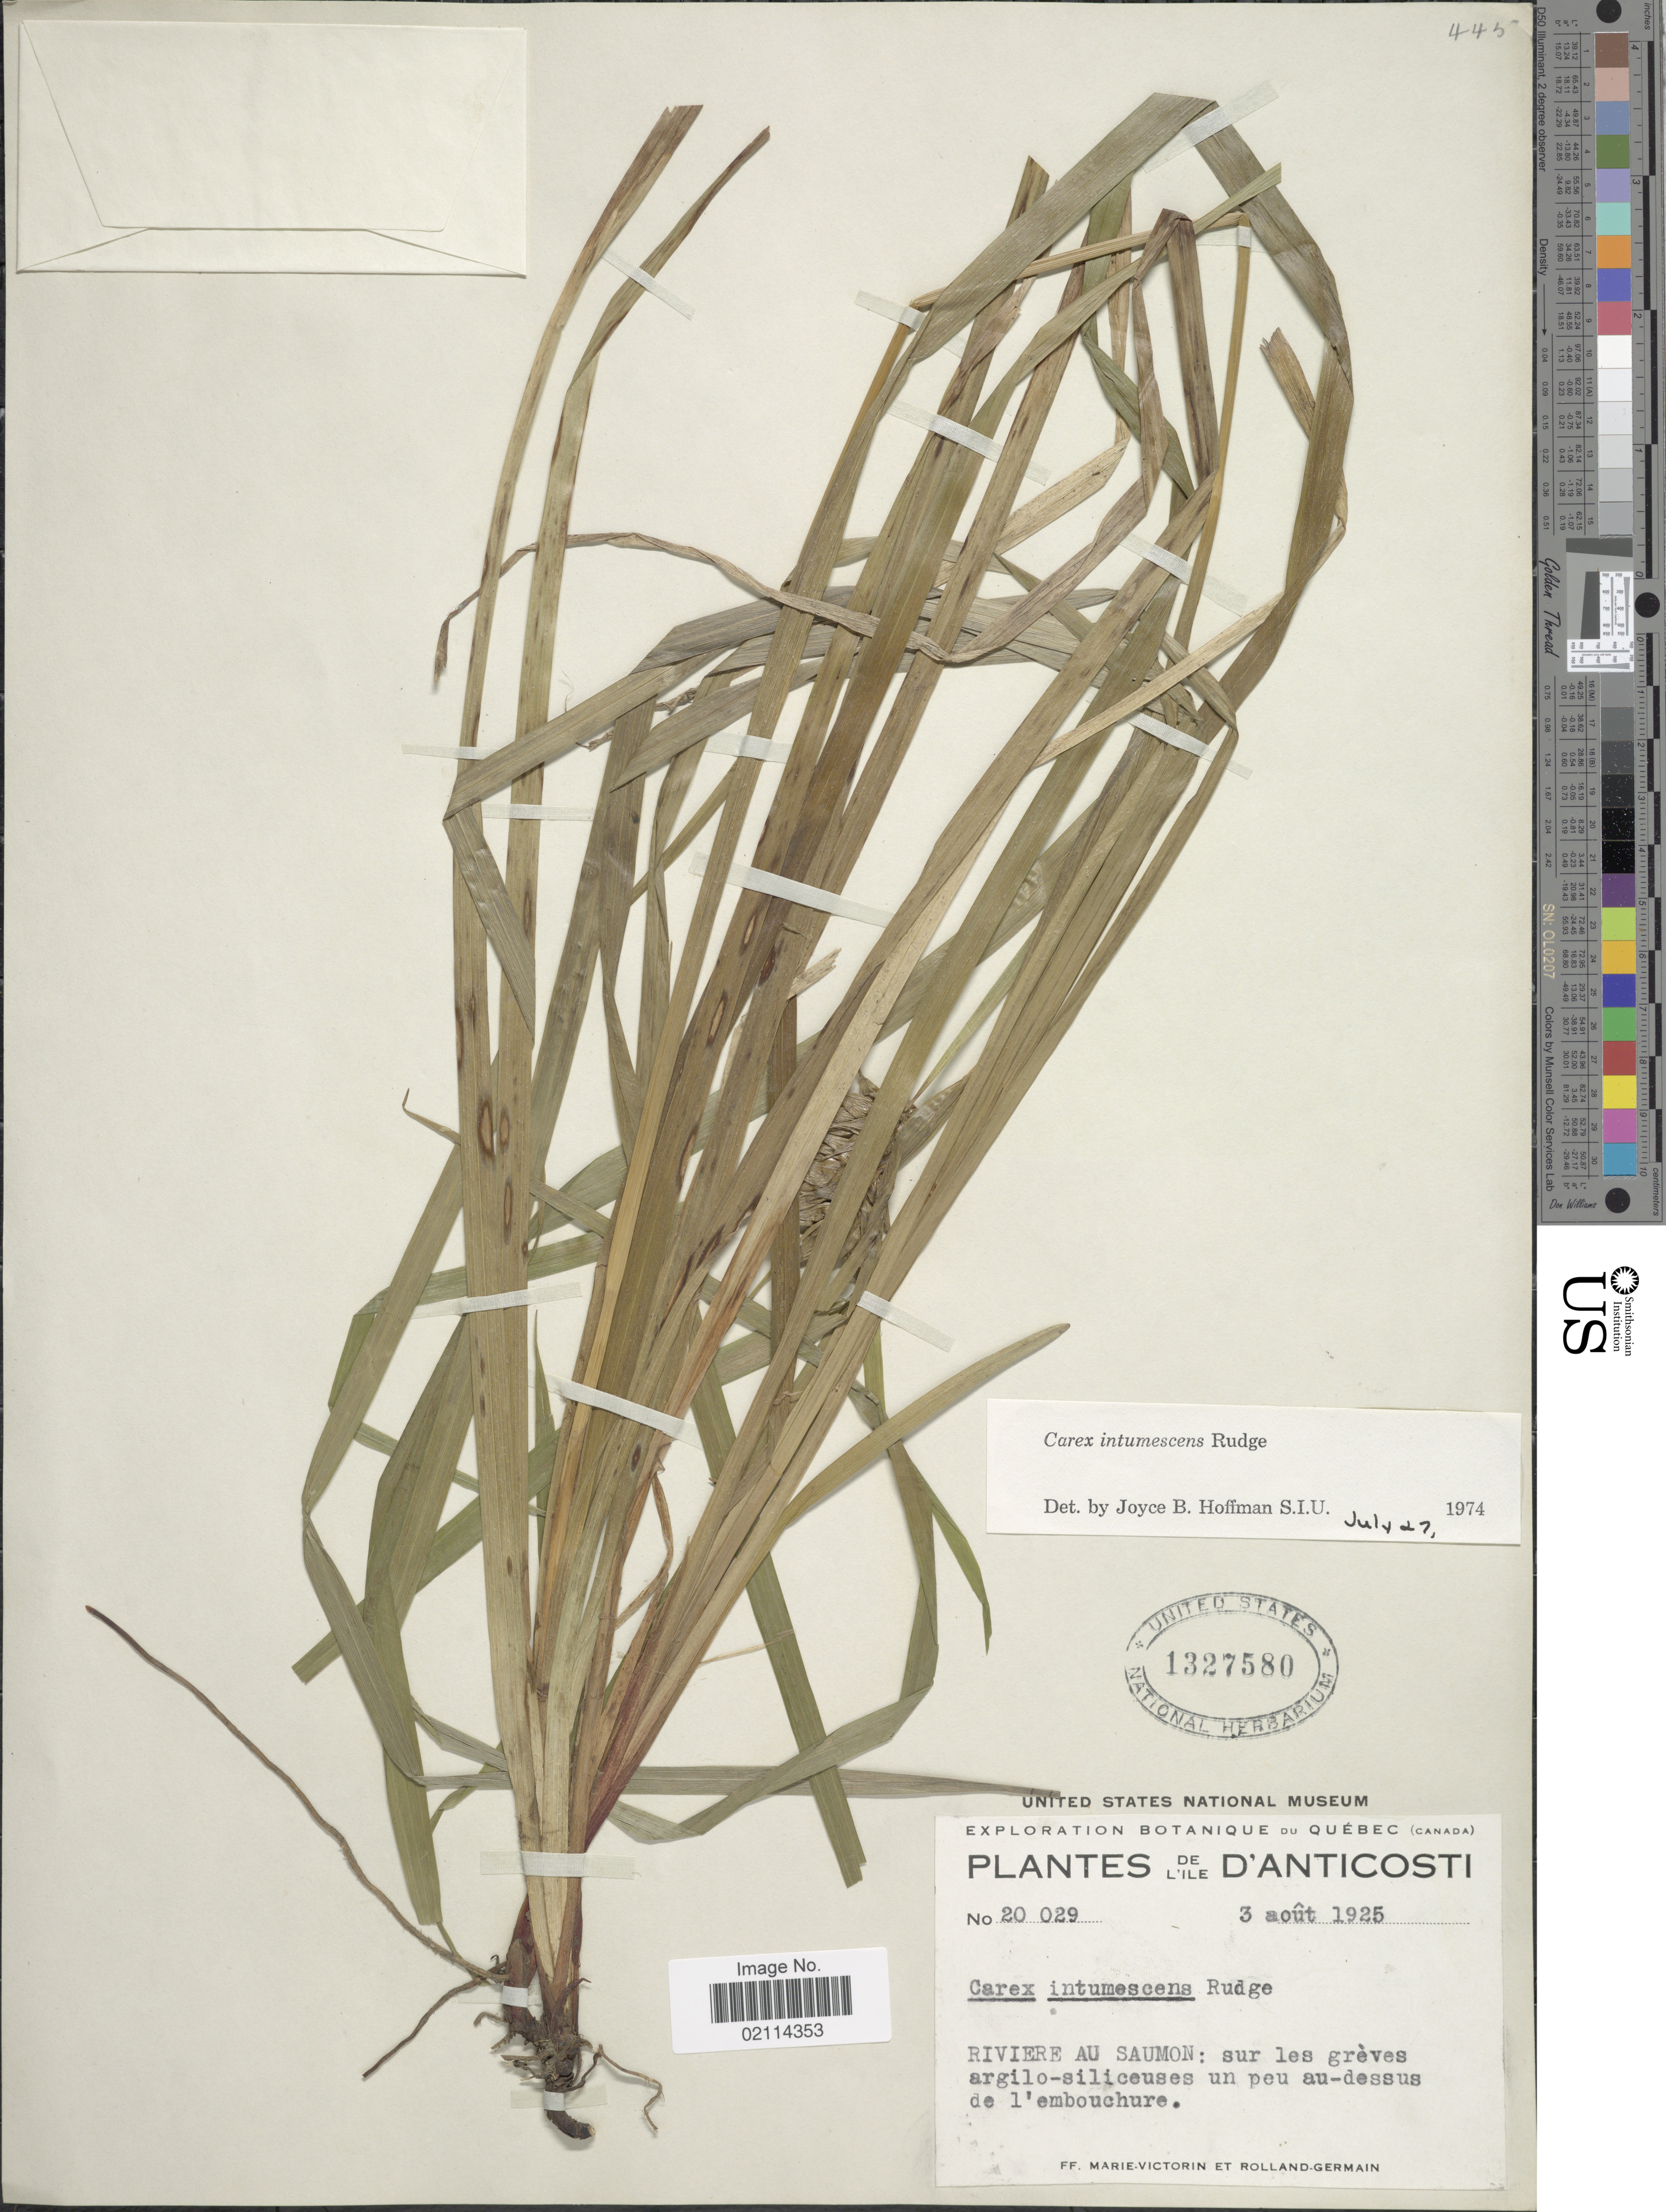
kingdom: Plantae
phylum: Tracheophyta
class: Liliopsida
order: Poales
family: Cyperaceae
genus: Carex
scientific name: Carex intumescens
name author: Rudge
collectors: F. Marie-Victorin & Rolland-Germain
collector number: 20029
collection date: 1925-08-03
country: Canada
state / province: Quebec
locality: De L'Ile D'Anticosti, Riviere Au Saumon: sur les greves argilo-siliceuses un peu au-dessus de l'embouchure.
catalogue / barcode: US 1327580